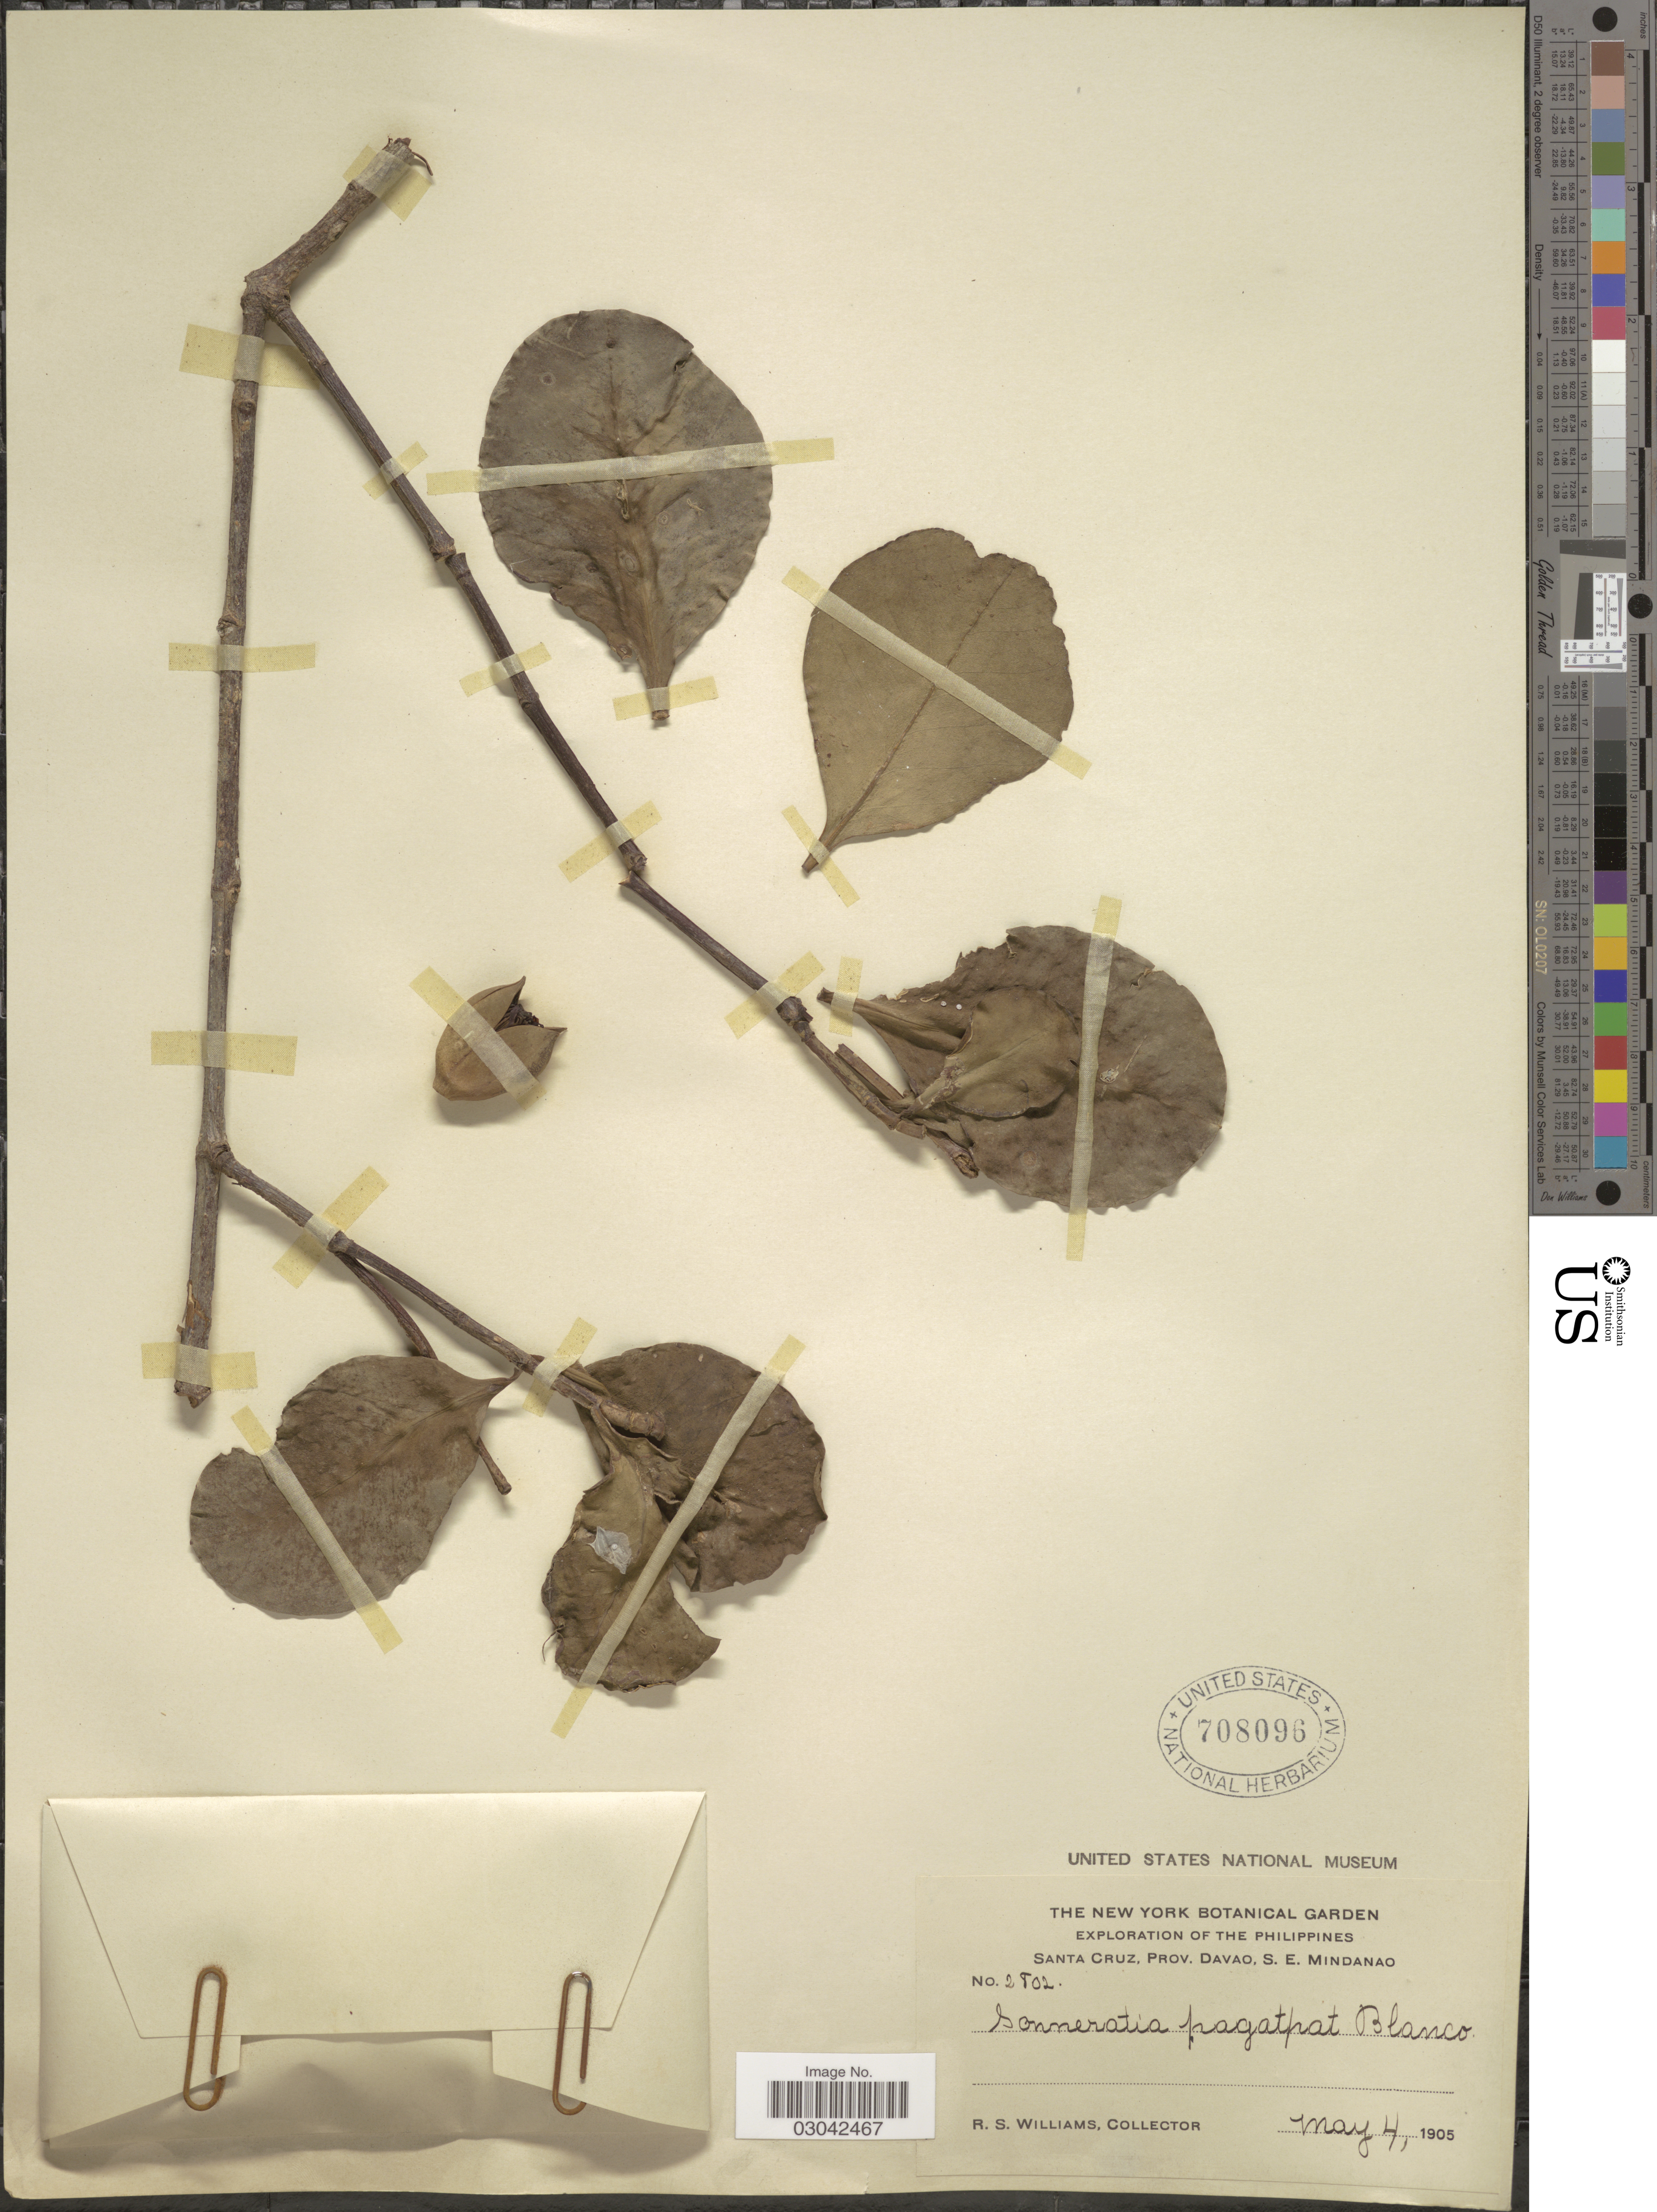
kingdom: Plantae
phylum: Tracheophyta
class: Magnoliopsida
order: Myrtales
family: Lythraceae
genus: Sonneratia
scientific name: Sonneratia pagatpat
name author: Blanco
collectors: R. S. Williams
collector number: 2802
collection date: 1905-05-04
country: Philippines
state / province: Davao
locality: Santa Cruz, Prov. Davao, S.E. Mindanao.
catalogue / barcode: US 708096